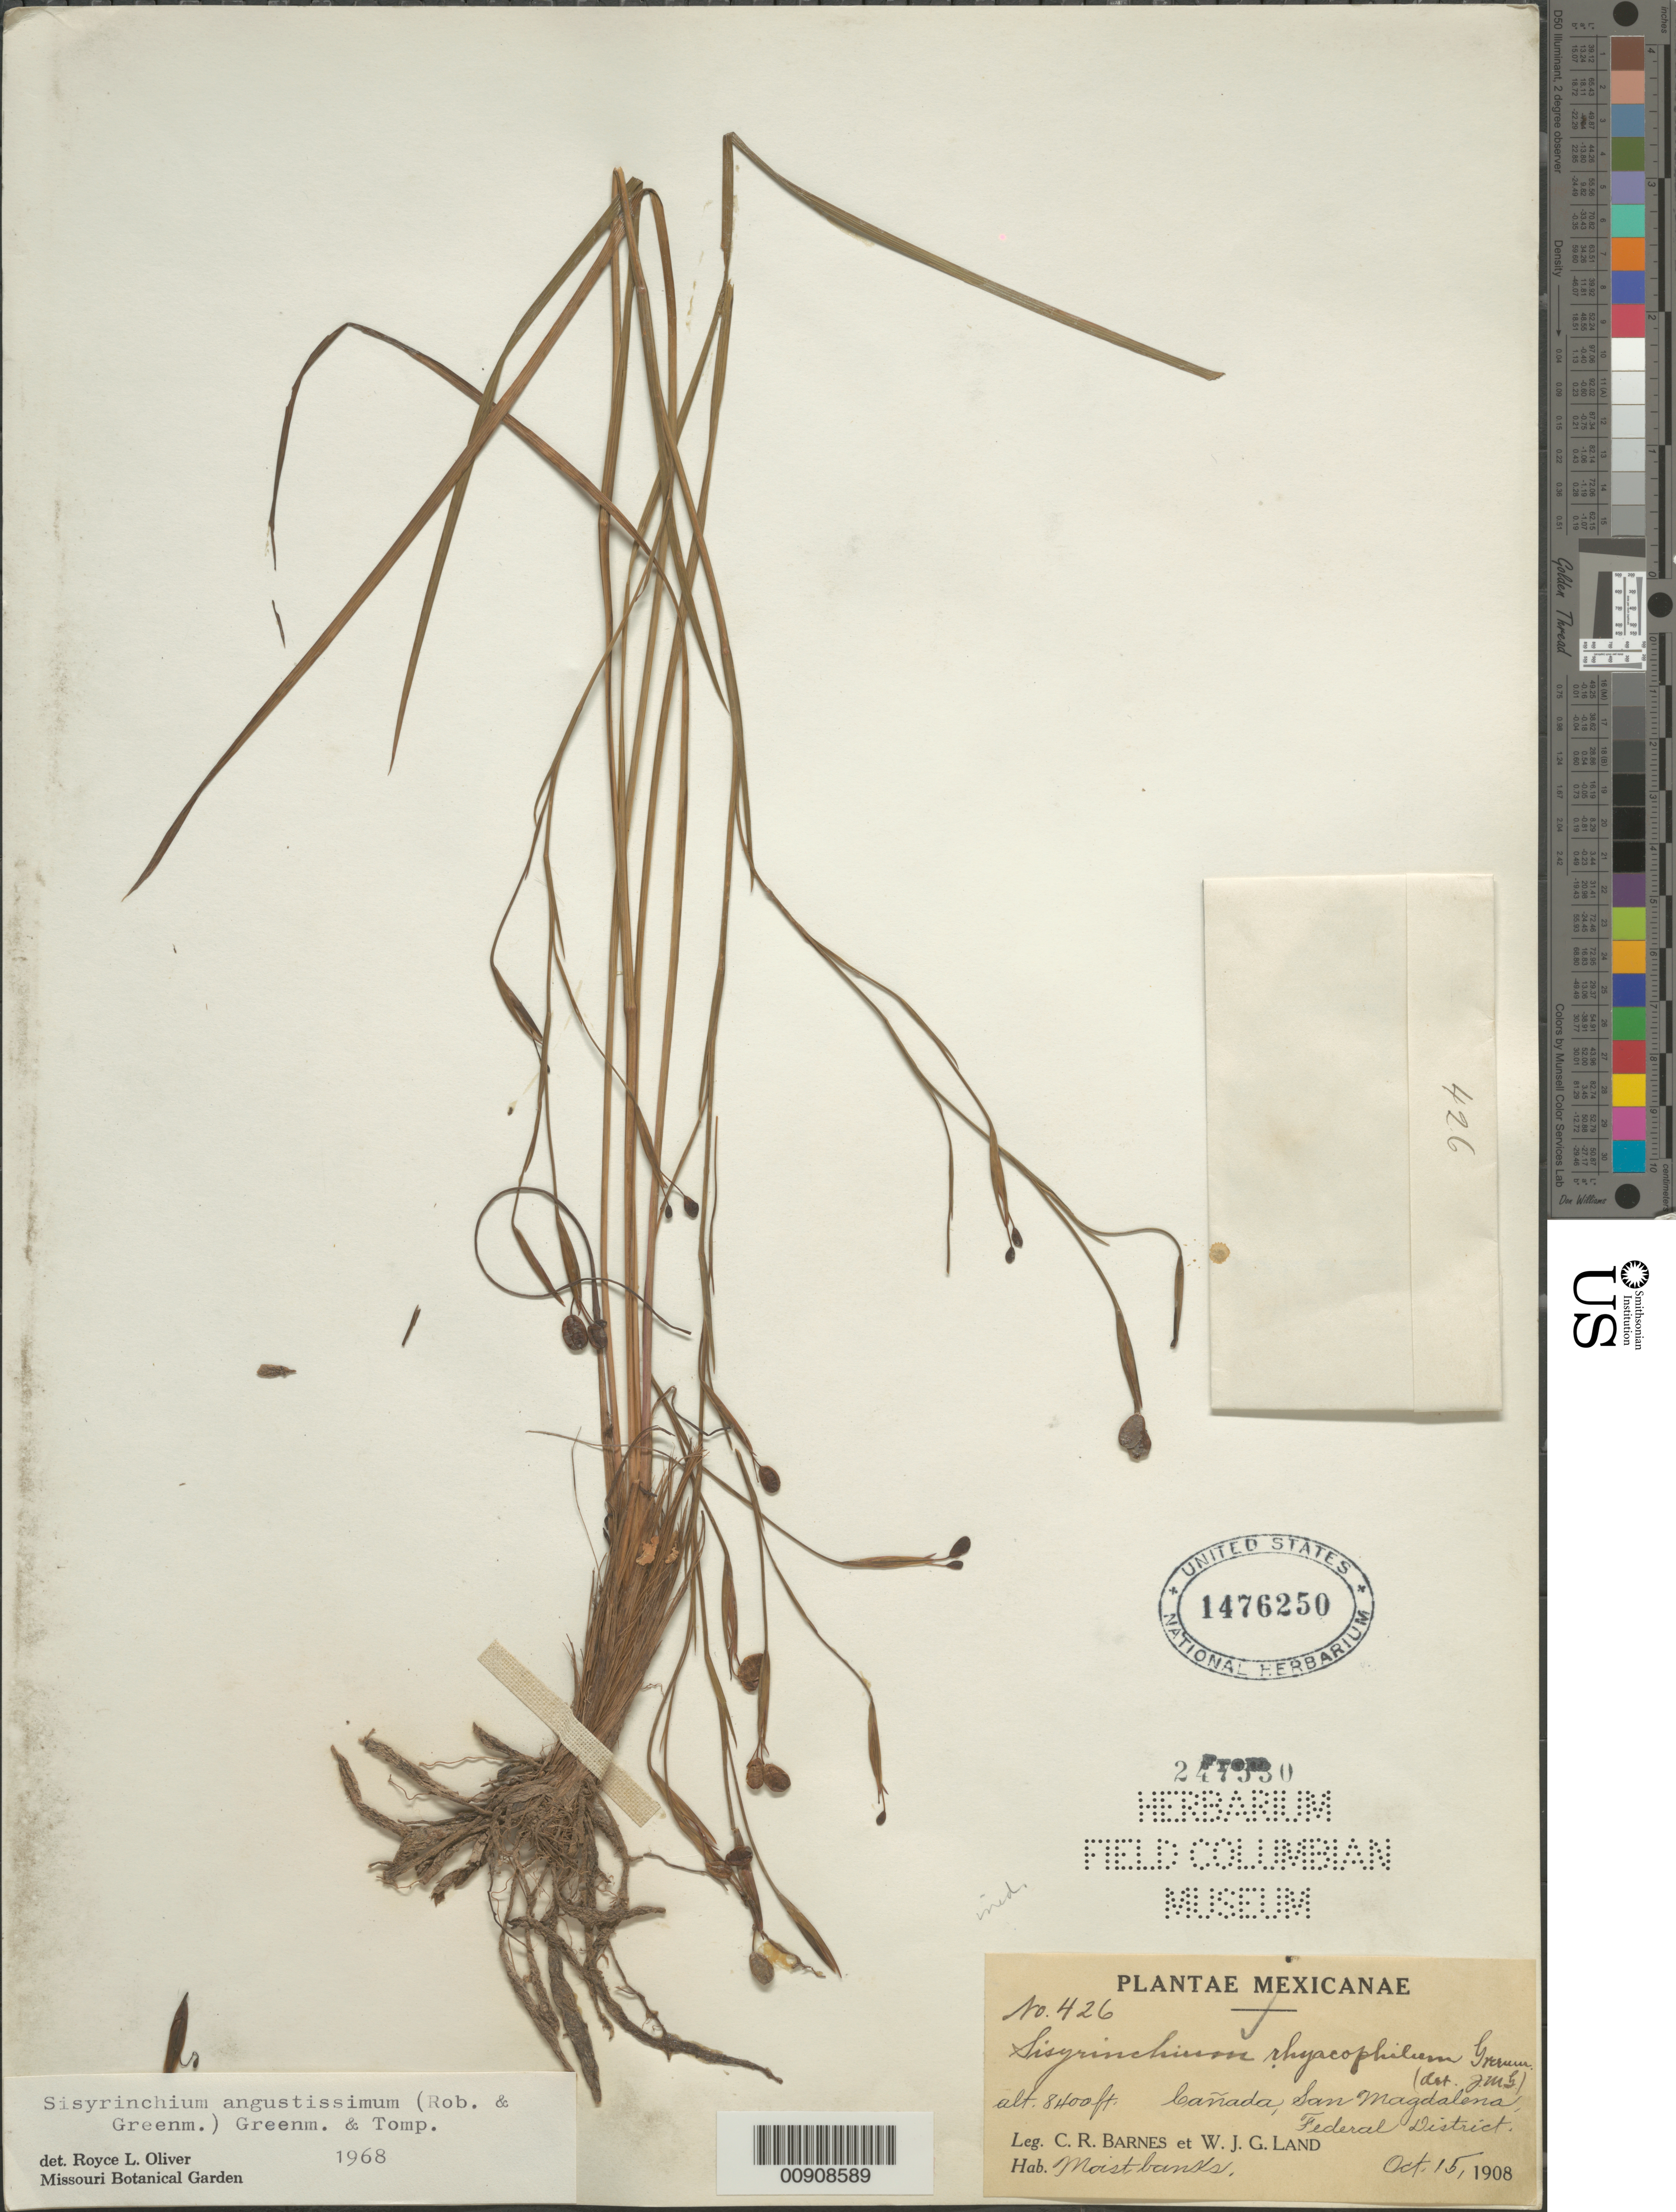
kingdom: Plantae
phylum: Tracheophyta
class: Liliopsida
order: Asparagales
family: Iridaceae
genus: Sisyrinchium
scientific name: Sisyrinchium angustissimum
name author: (B.L. Rob.) Greenm. & C.H. Thomps.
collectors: C. R. Barnes & W. J. G. Land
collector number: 426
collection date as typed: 15 Oct 1908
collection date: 1908-10-15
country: Mexico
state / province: Distrito Federal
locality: San [sic] Magdalena, Federal District.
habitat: Cañada. Moist banks.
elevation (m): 2560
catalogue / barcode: US 1476250